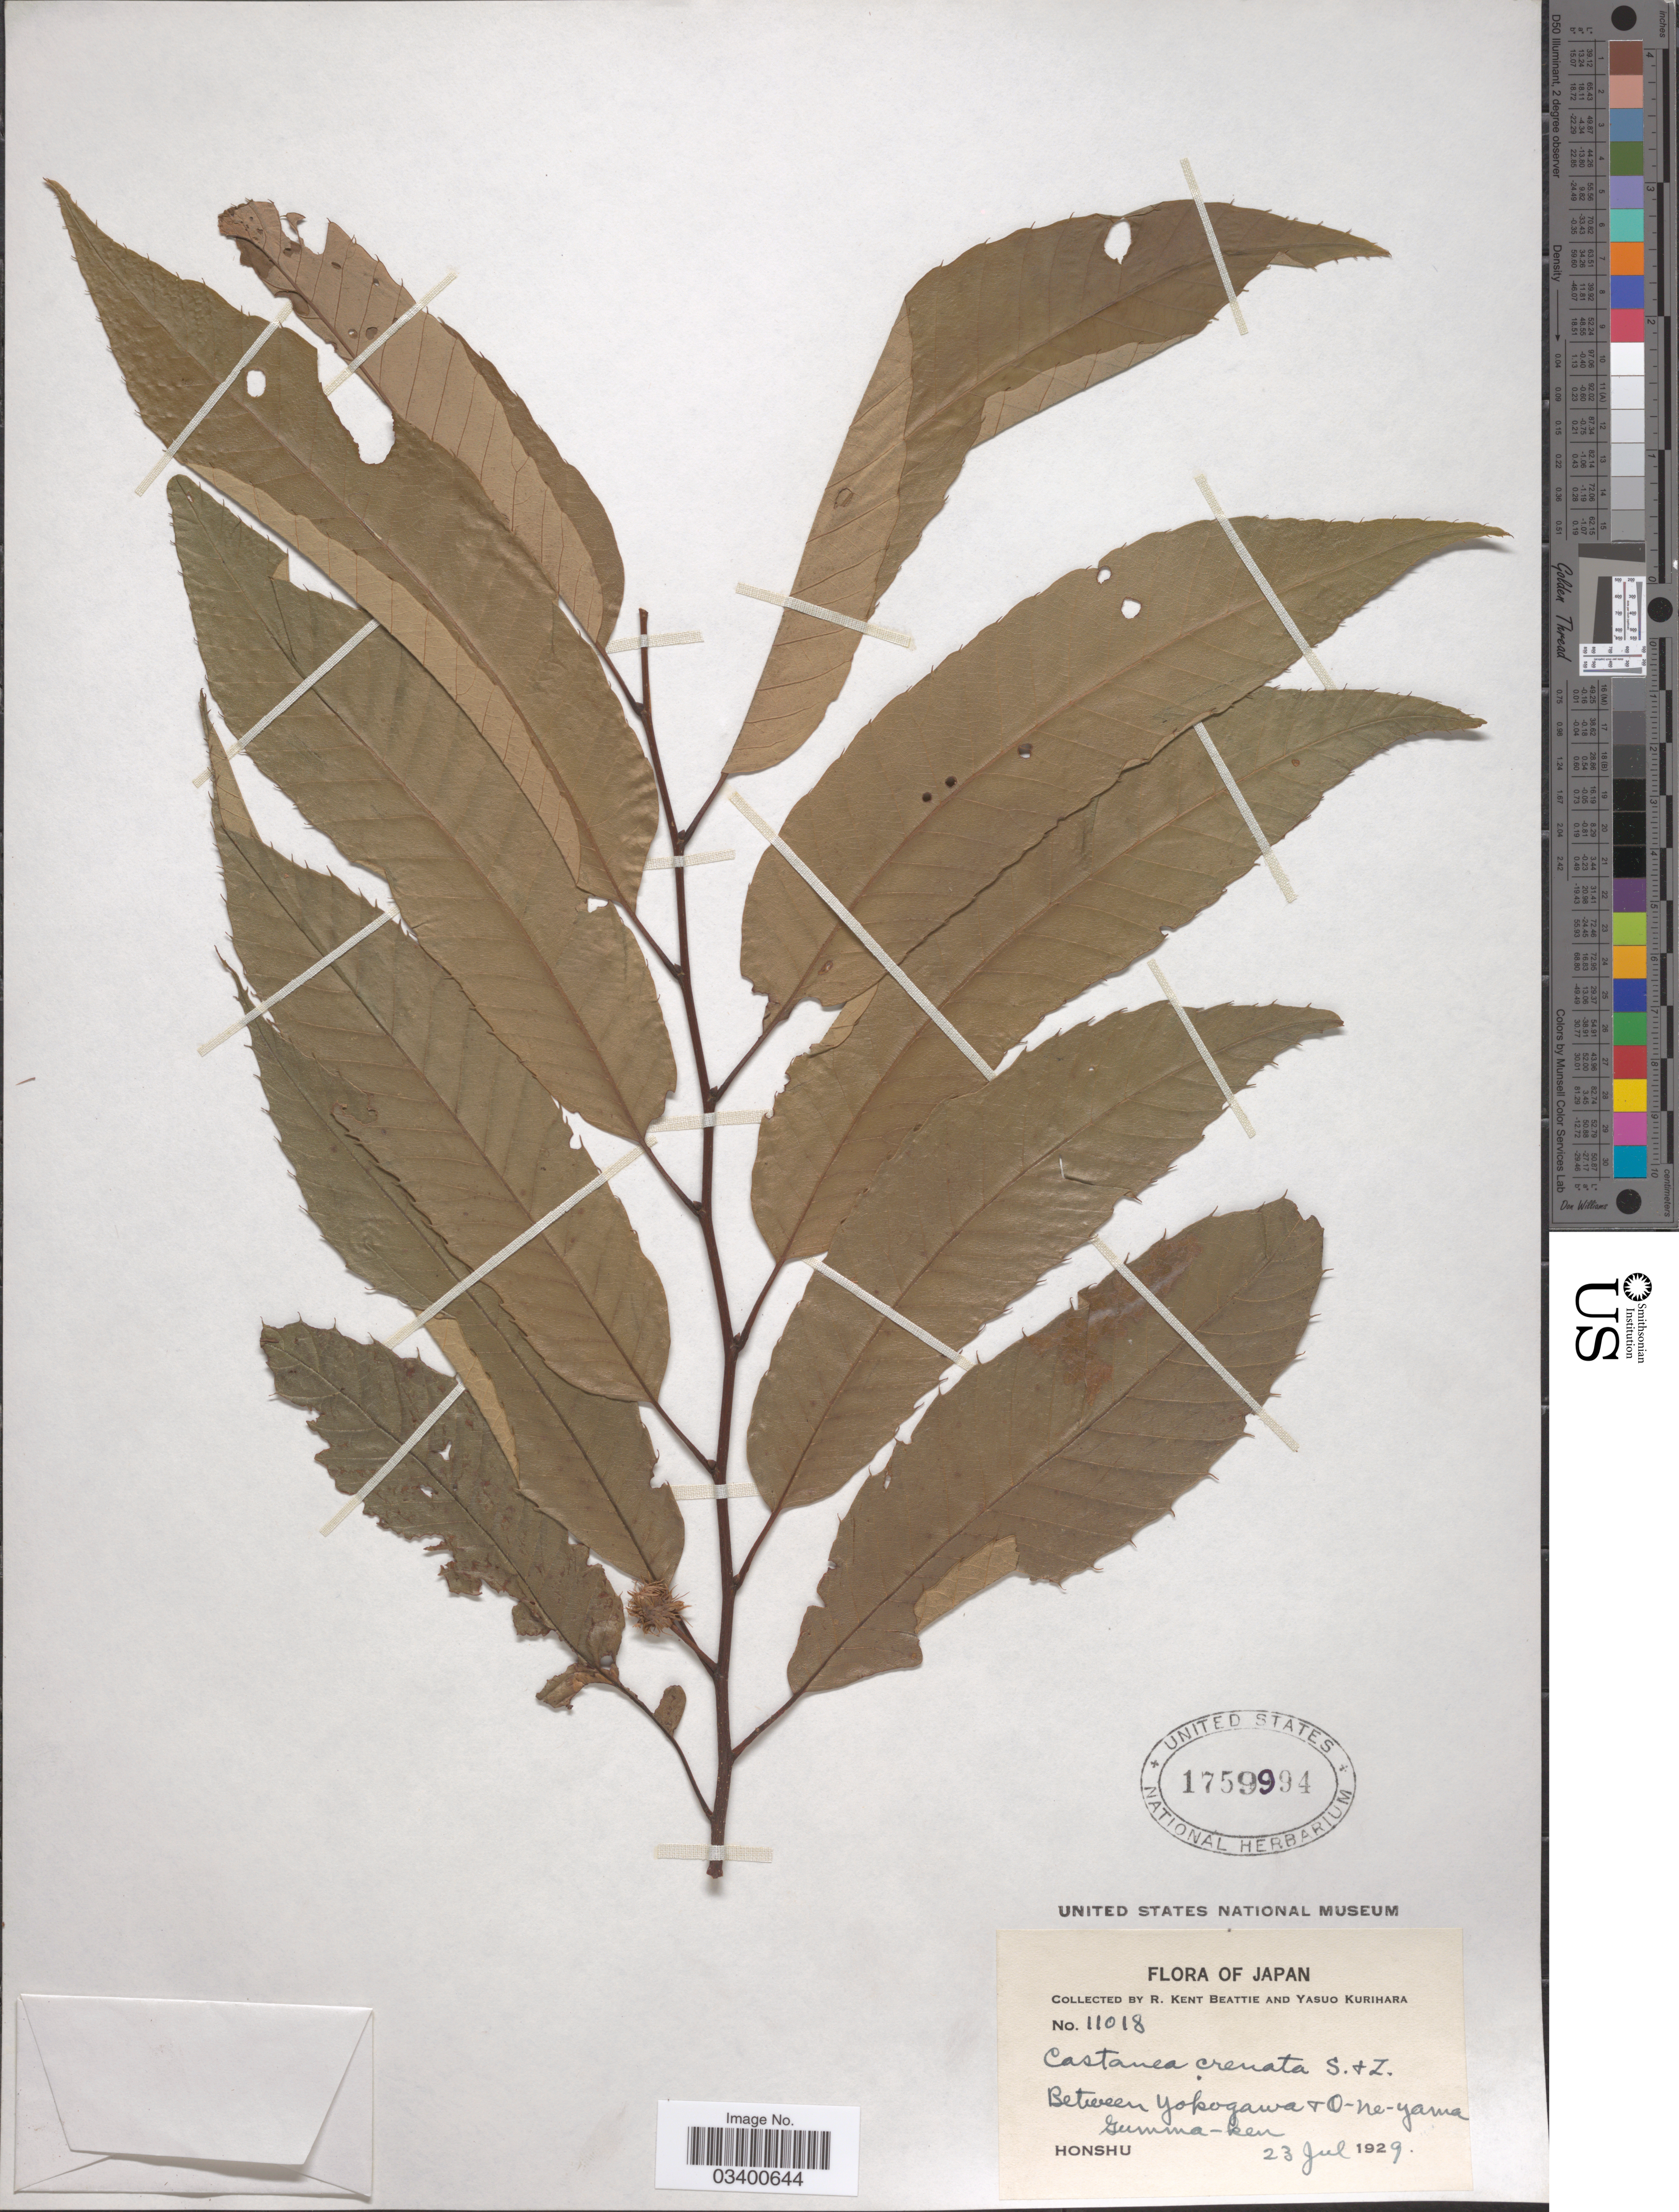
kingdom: Plantae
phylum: Tracheophyta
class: Magnoliopsida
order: Fagales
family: Fagaceae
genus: Castanea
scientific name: Castanea crenata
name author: Siebold & Zucc.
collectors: R. K. Beattie & Y. Kurihara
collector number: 11018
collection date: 1929-07-23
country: Japan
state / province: Gunma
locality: Between Yokogawa & O-ne-yama Gumma-ken. Honshu.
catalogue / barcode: US 1759994